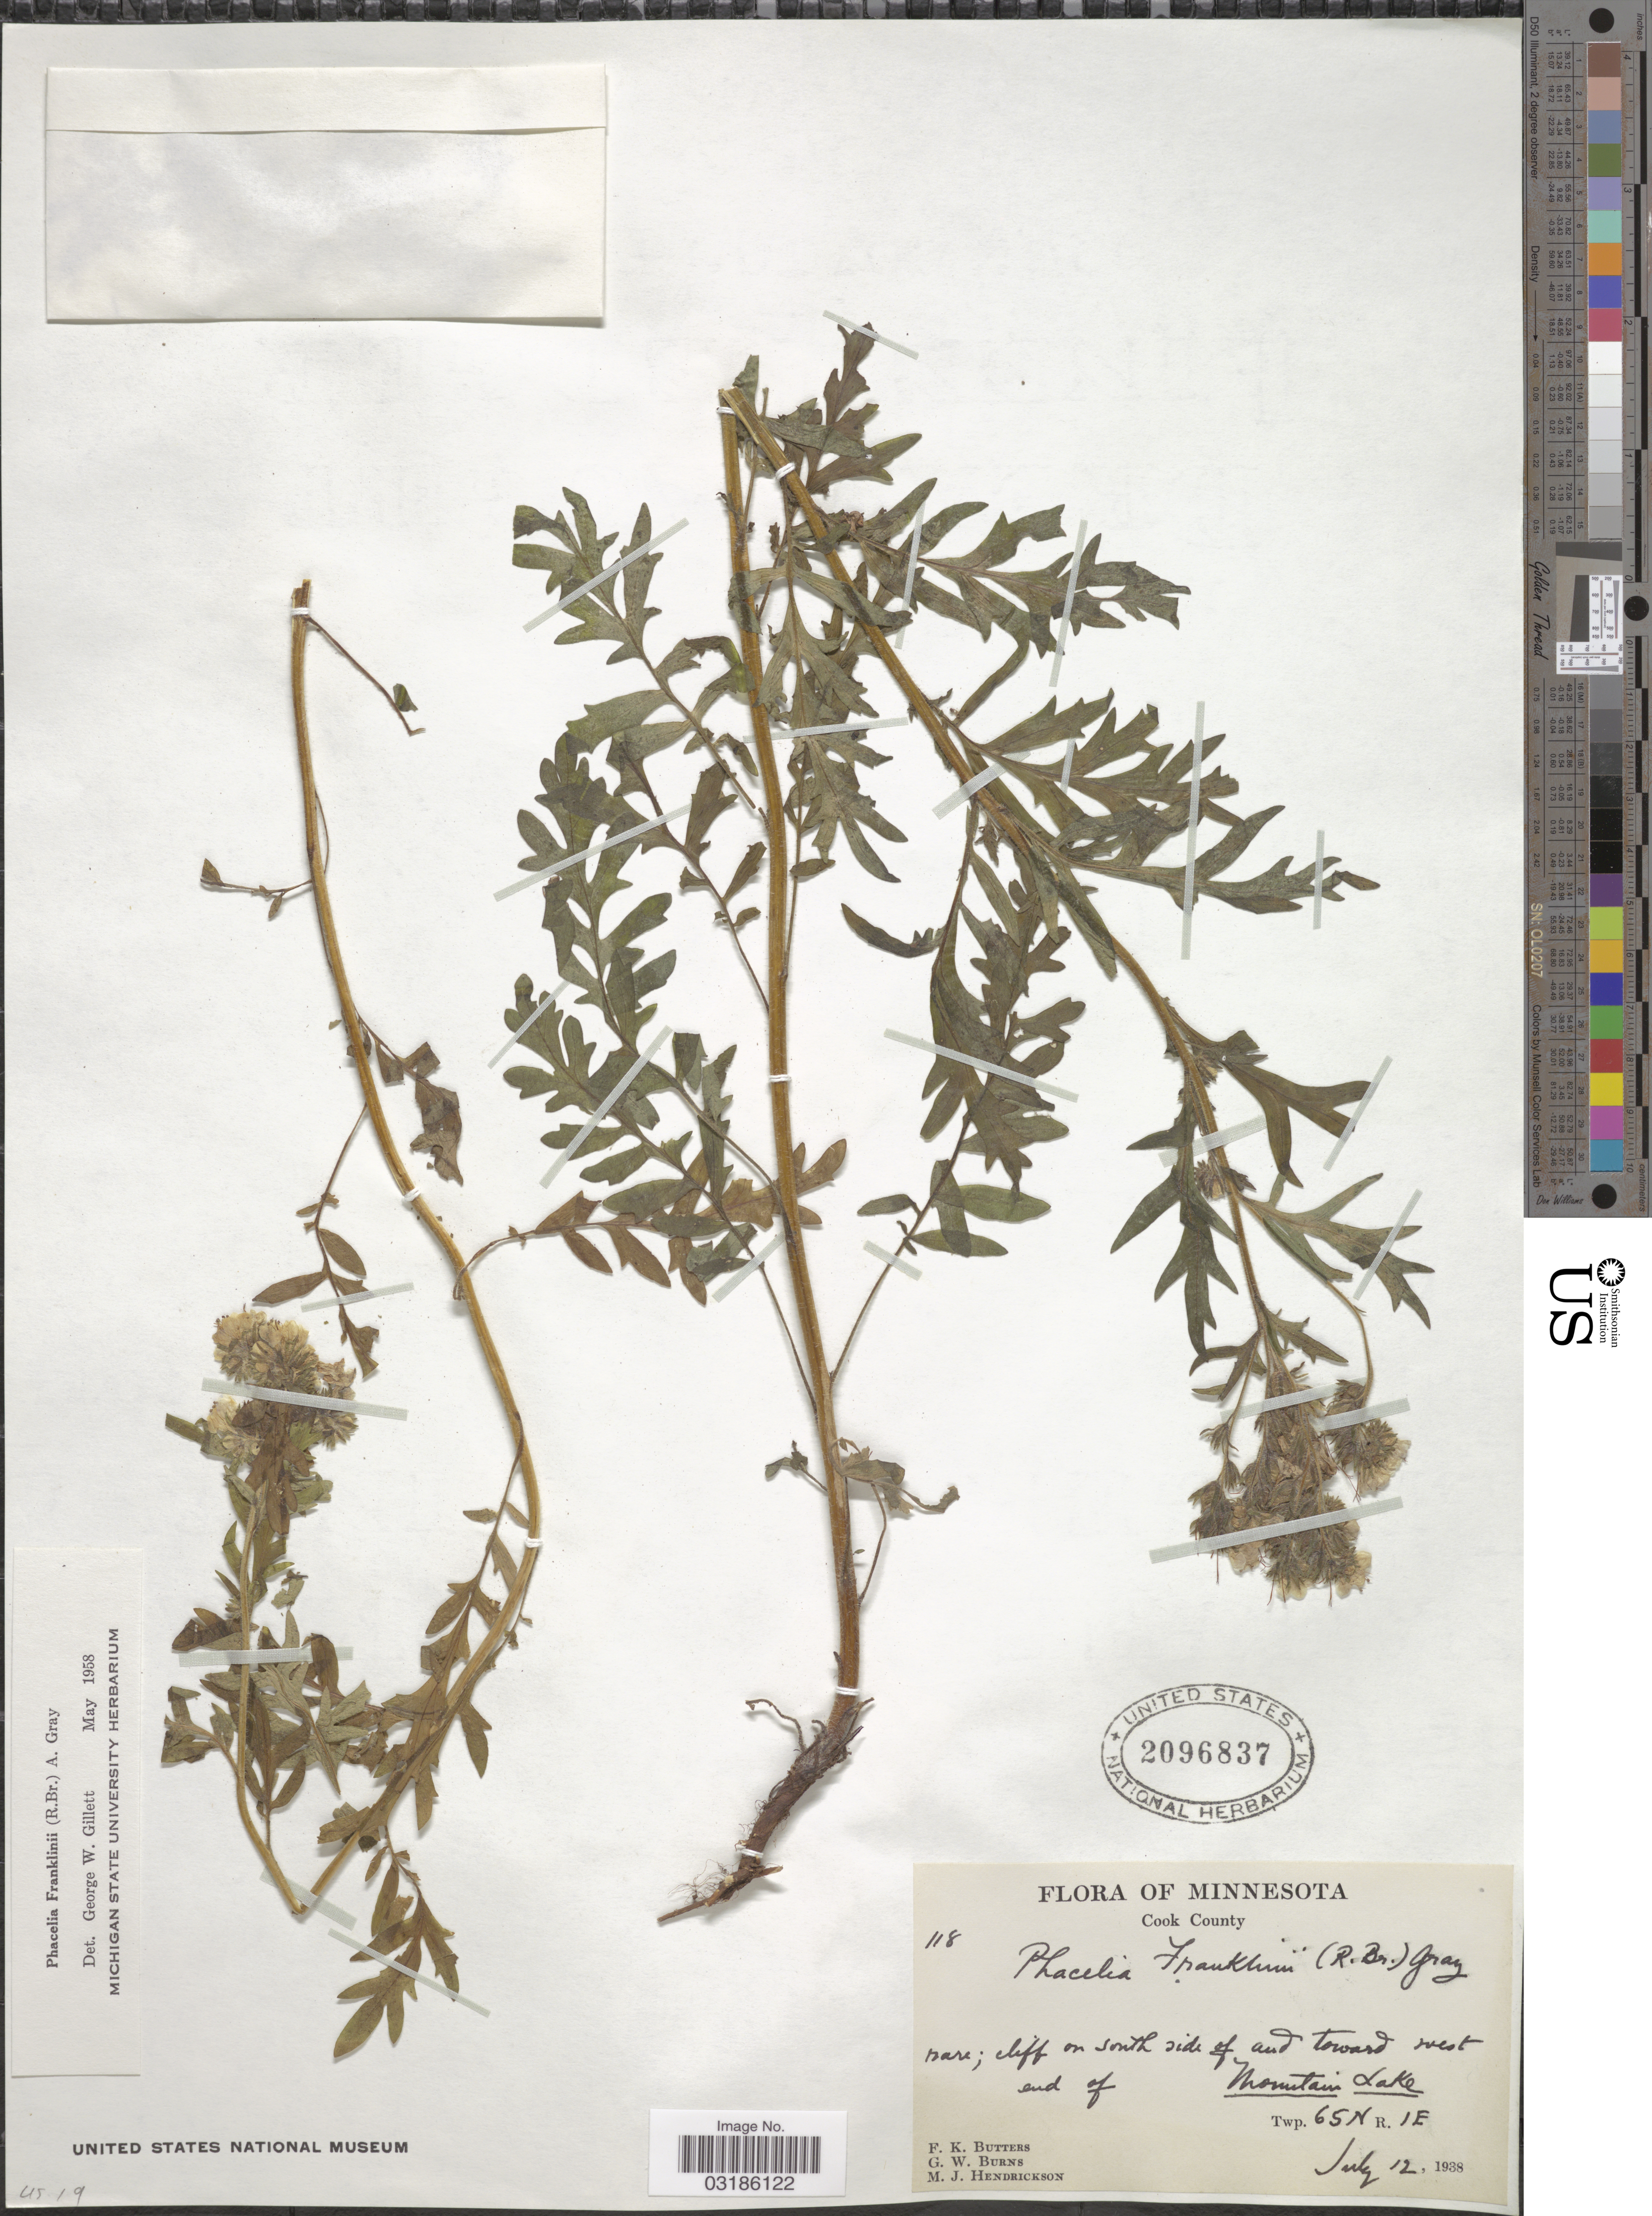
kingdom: Plantae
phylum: Tracheophyta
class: Magnoliopsida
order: Boraginales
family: Hydrophyllaceae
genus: Phacelia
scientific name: Phacelia franklinii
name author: Nutt.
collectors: F. K. Butters, G. Burns & M. Hendrickson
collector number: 118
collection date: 1938-07-12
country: United States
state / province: Minnesota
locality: Cook County. Cliff on South side of and toward west end of Mountain Lake. Twp 65 N R.1E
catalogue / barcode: US 2096837